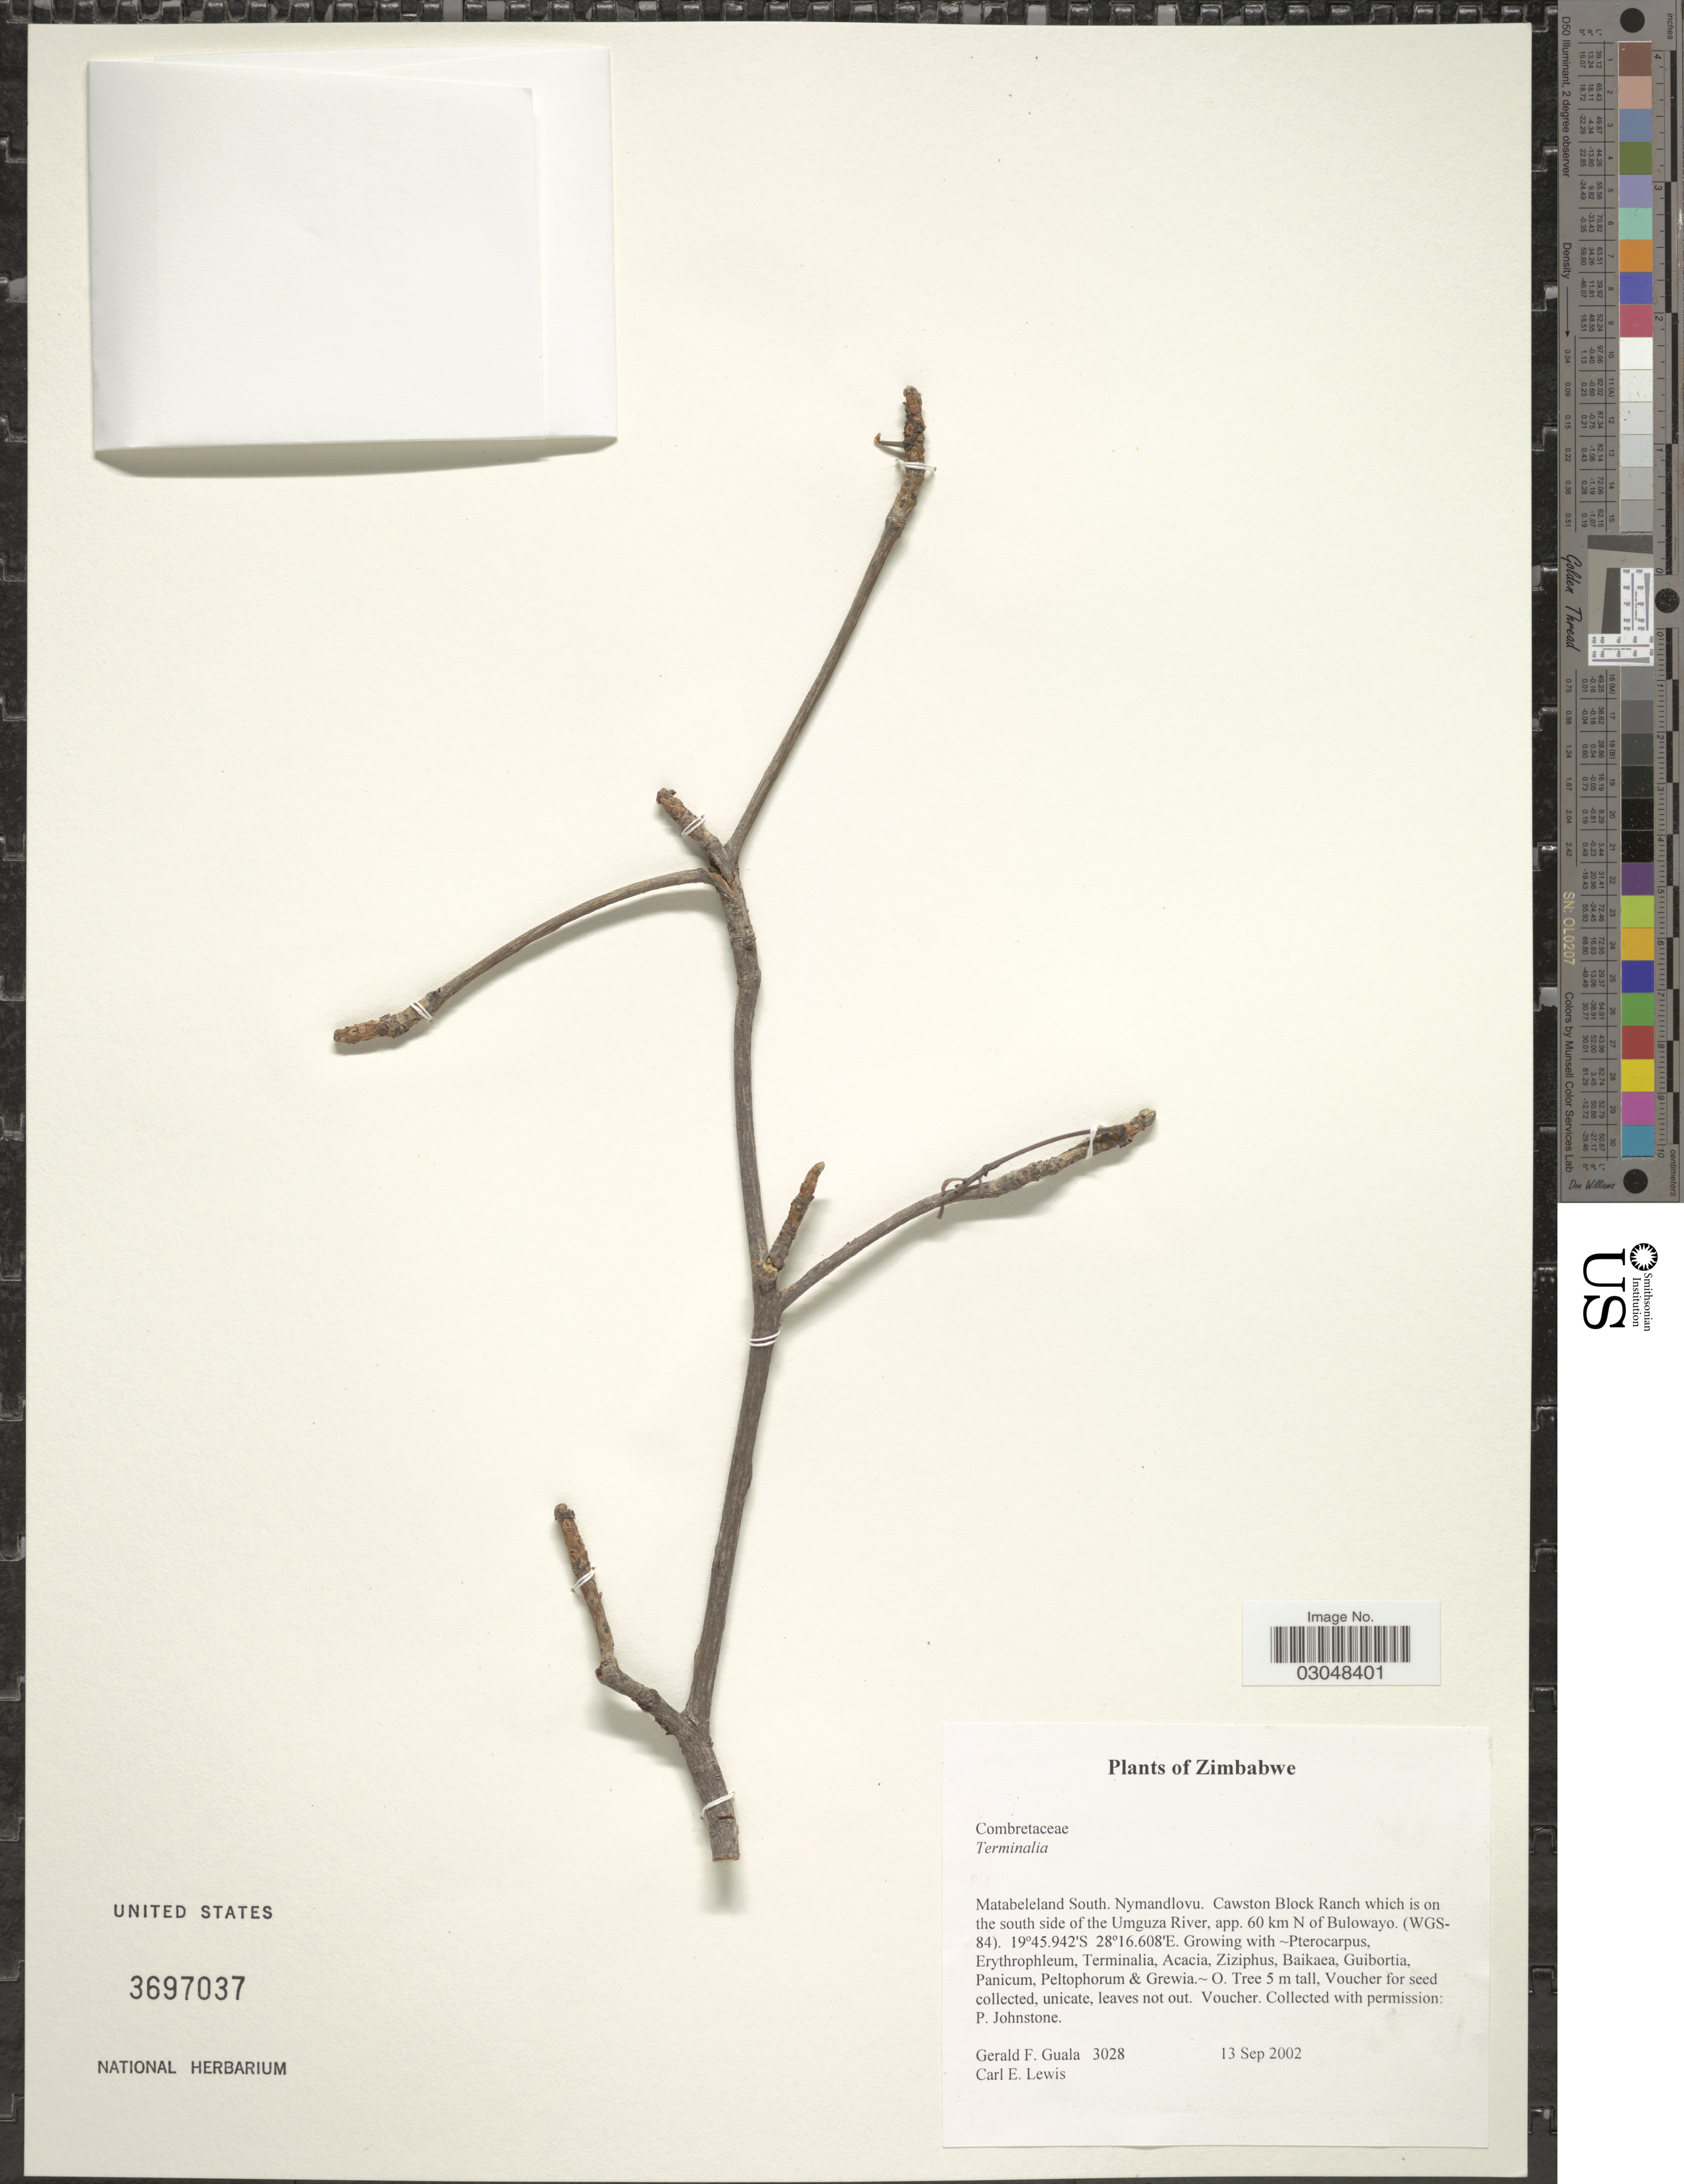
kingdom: Plantae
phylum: Tracheophyta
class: Magnoliopsida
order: Myrtales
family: Combretaceae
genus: Terminalia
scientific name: Terminalia sp.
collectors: G. Guala & C. Lewis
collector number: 3028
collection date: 2002-09-13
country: Zimbabwe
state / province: Matabeleland South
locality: Nymandlovu. Cawston Block Ranch which is on the south side of the Umguza River, app. 60 km N of Bulowayo (WGS-84).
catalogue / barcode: US 3697037